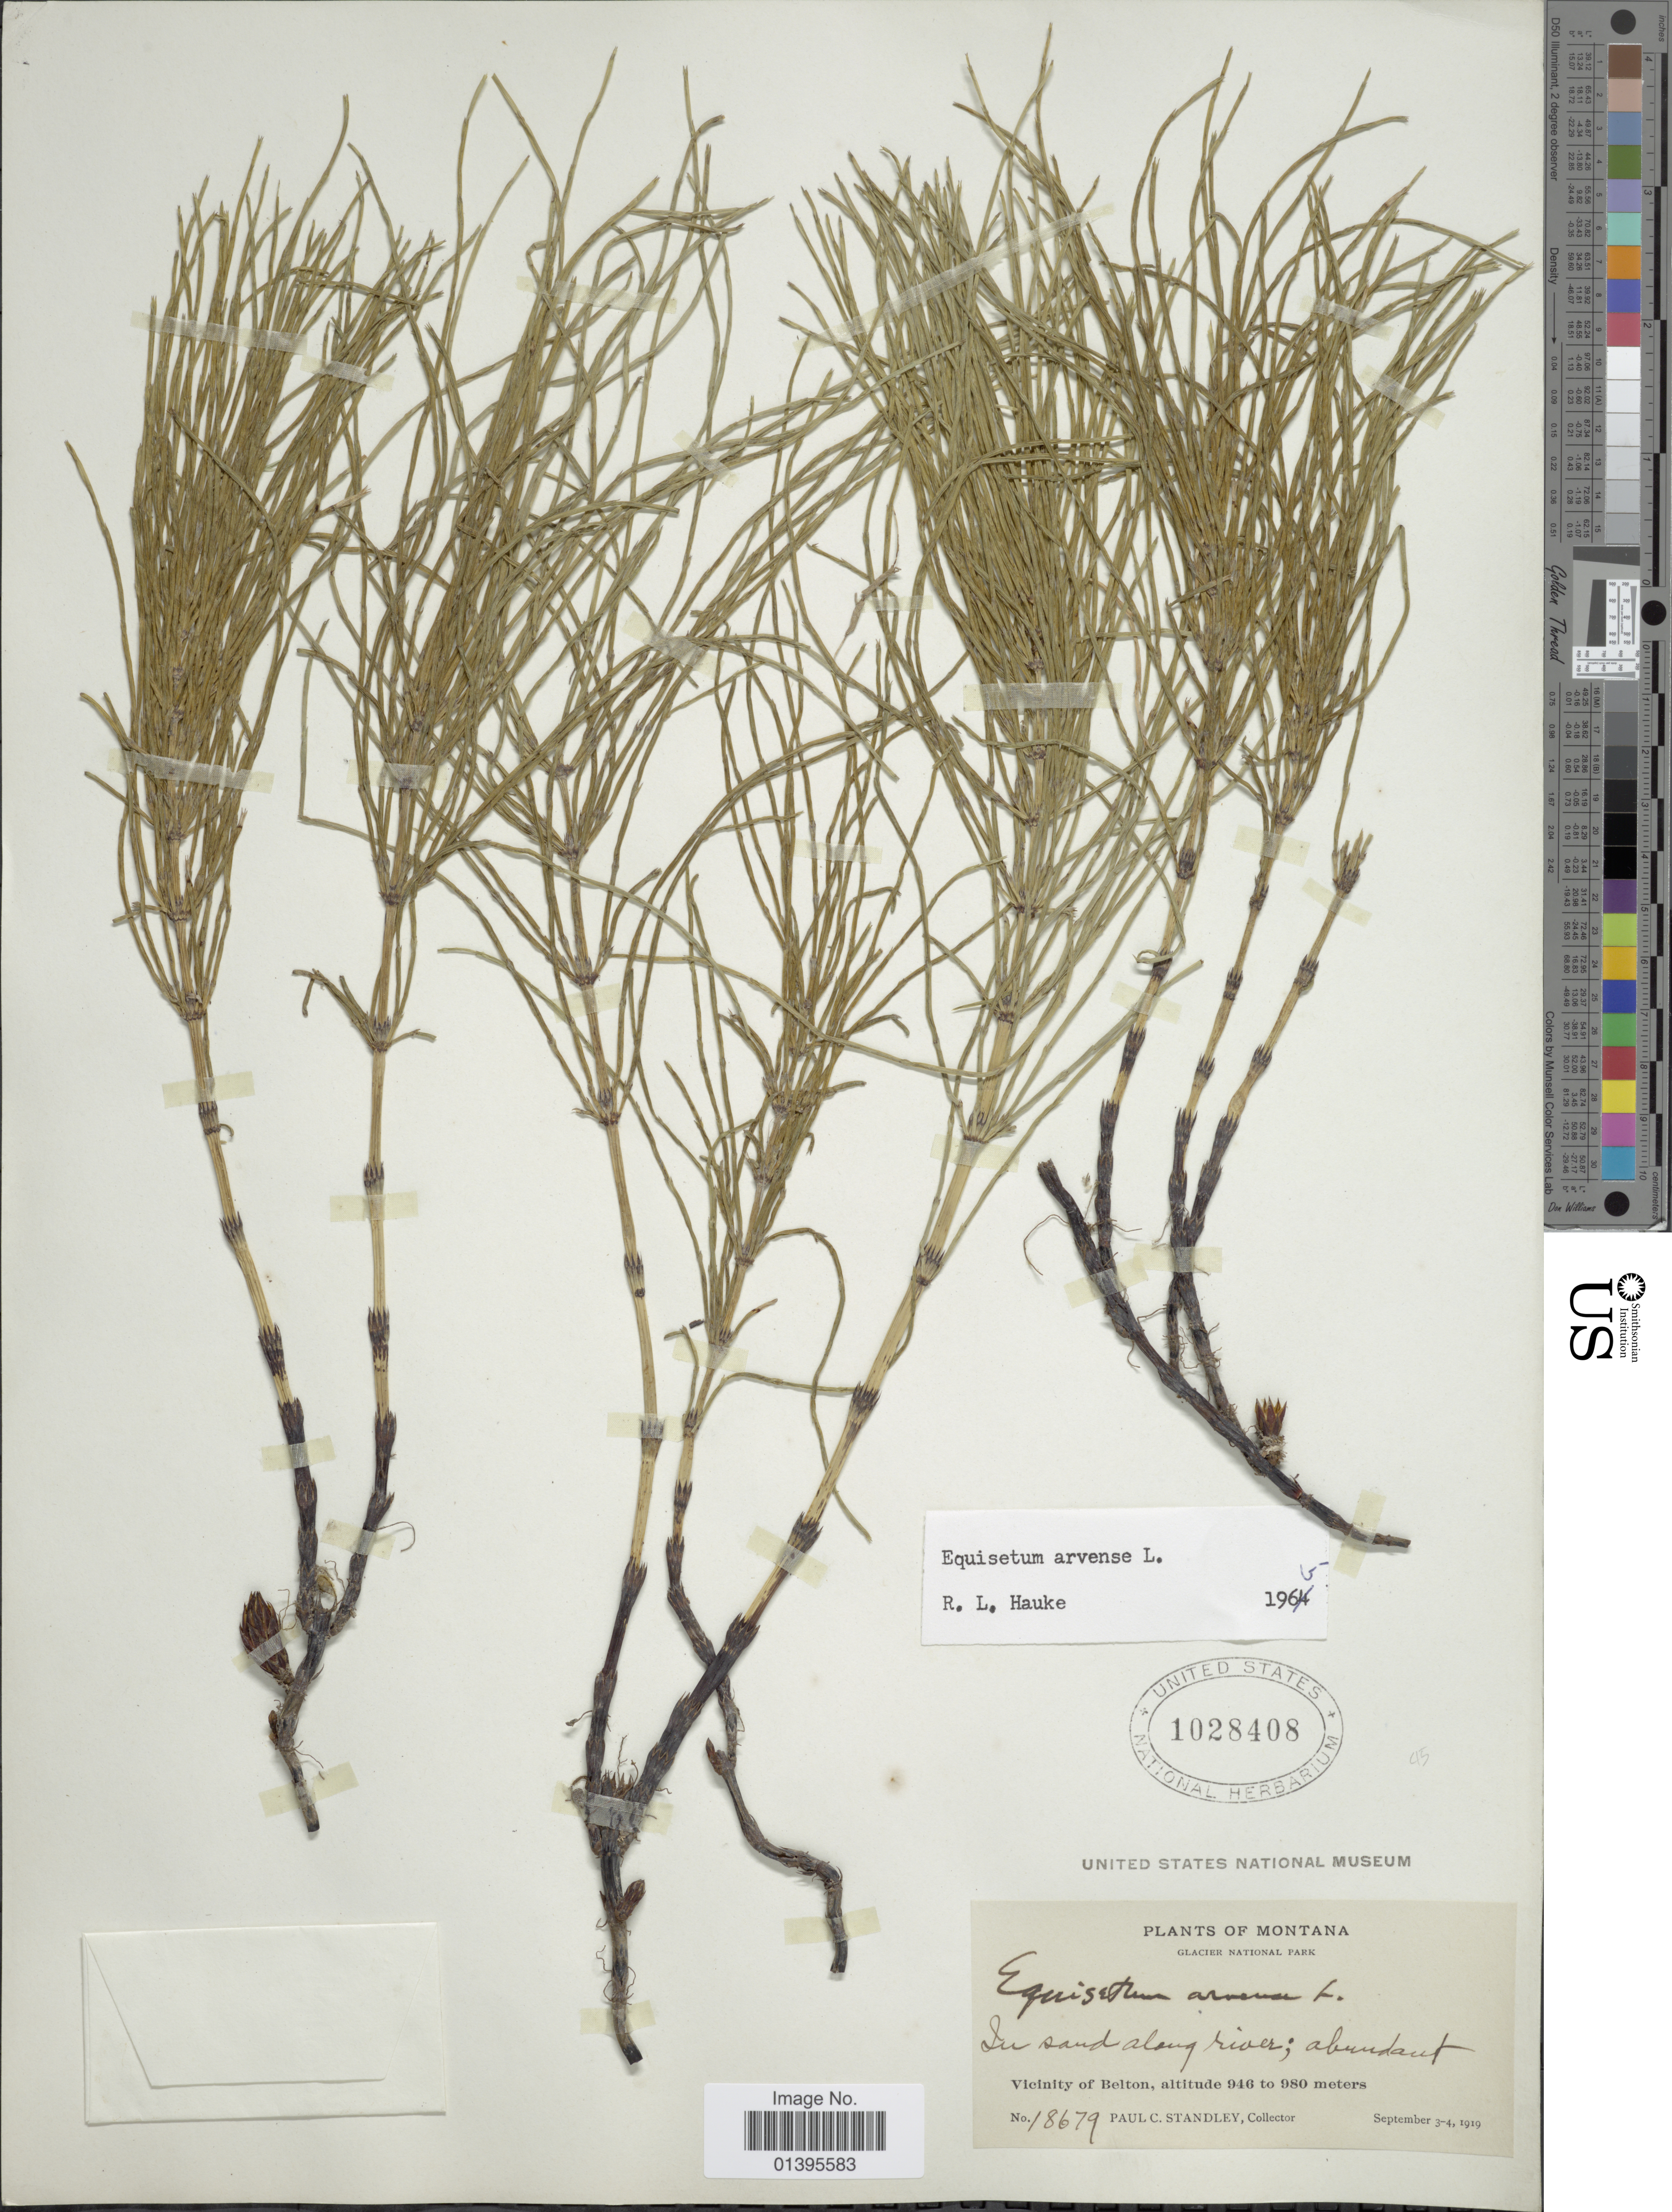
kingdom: Plantae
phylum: Tracheophyta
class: Polypodiopsida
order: Equisetales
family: Equisetaceae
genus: Equisetum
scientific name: Equisetum arvense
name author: L.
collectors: P. C. Standley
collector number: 18679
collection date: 1919-09-03/1919-09-04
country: United States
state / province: Montana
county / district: Flathead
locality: Glacier National Park, Vicinity of Belton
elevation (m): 946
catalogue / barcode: US 1028408